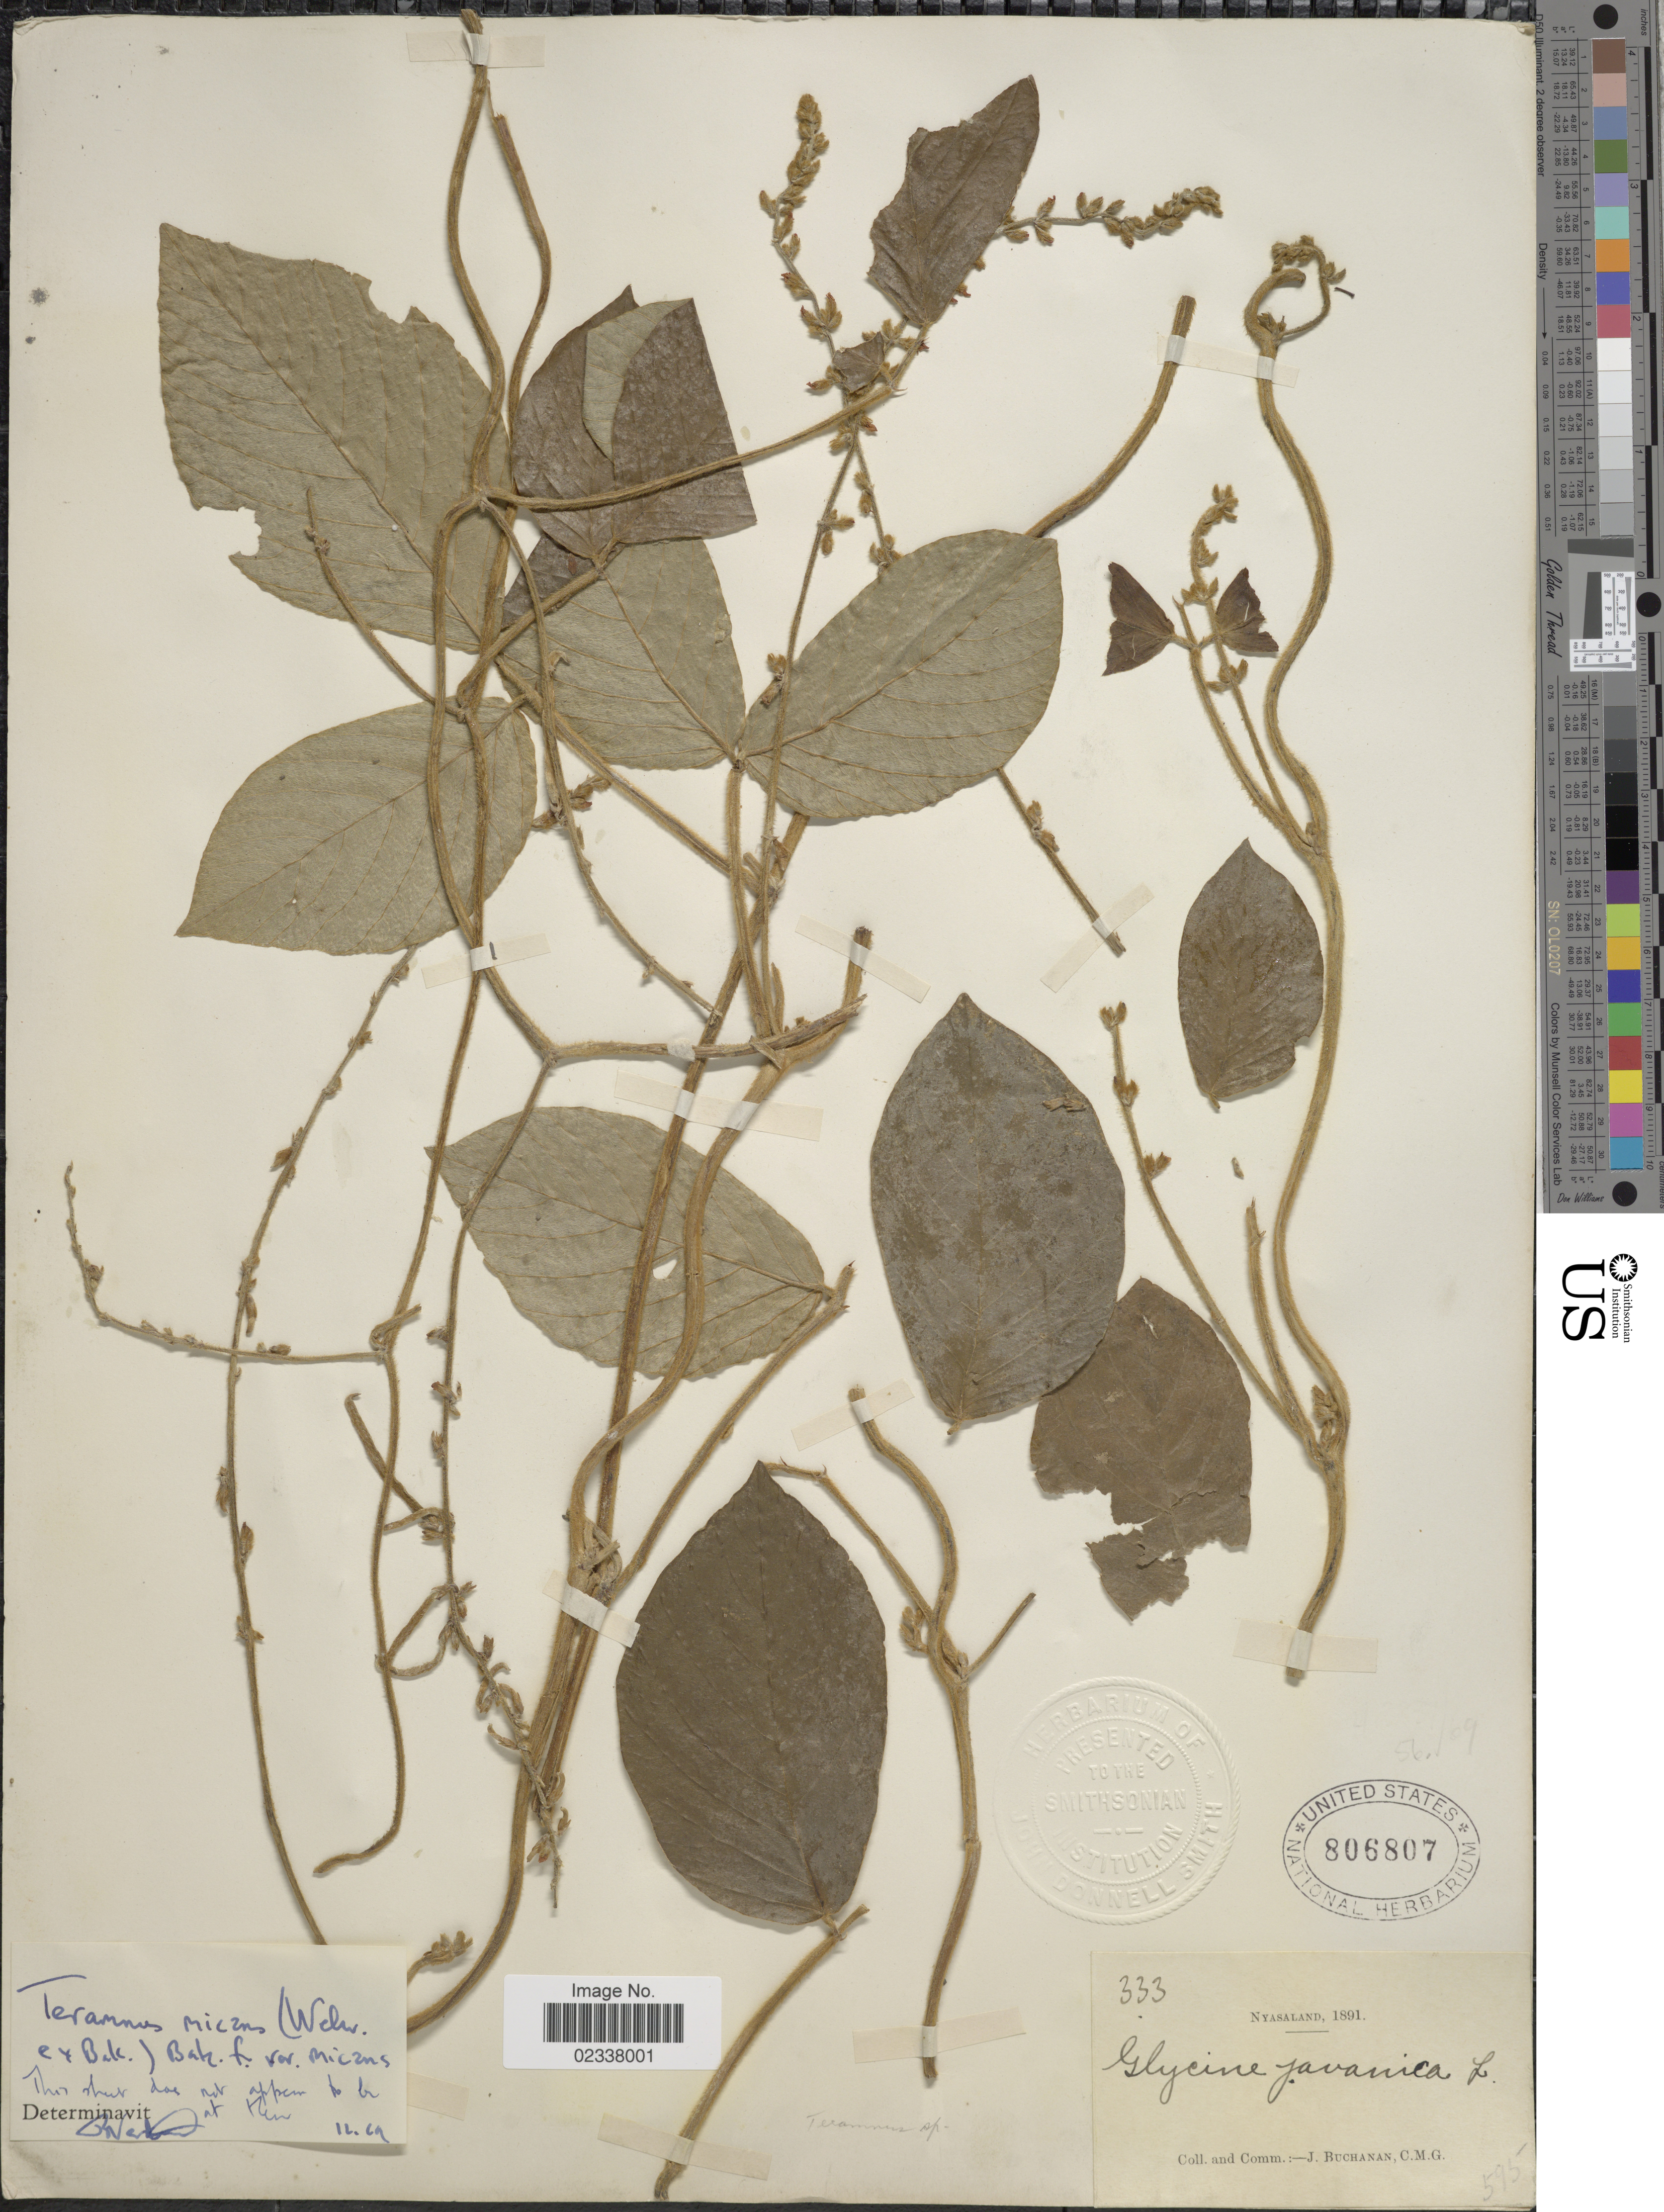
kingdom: Plantae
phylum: Tracheophyta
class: Magnoliopsida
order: Fabales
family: Fabaceae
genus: Teramnus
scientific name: Teramnus micans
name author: (Welw. ex Baker) Baker f.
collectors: J. Buchanan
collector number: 333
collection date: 1891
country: Malawi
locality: Nyasaland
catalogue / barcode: US 806807